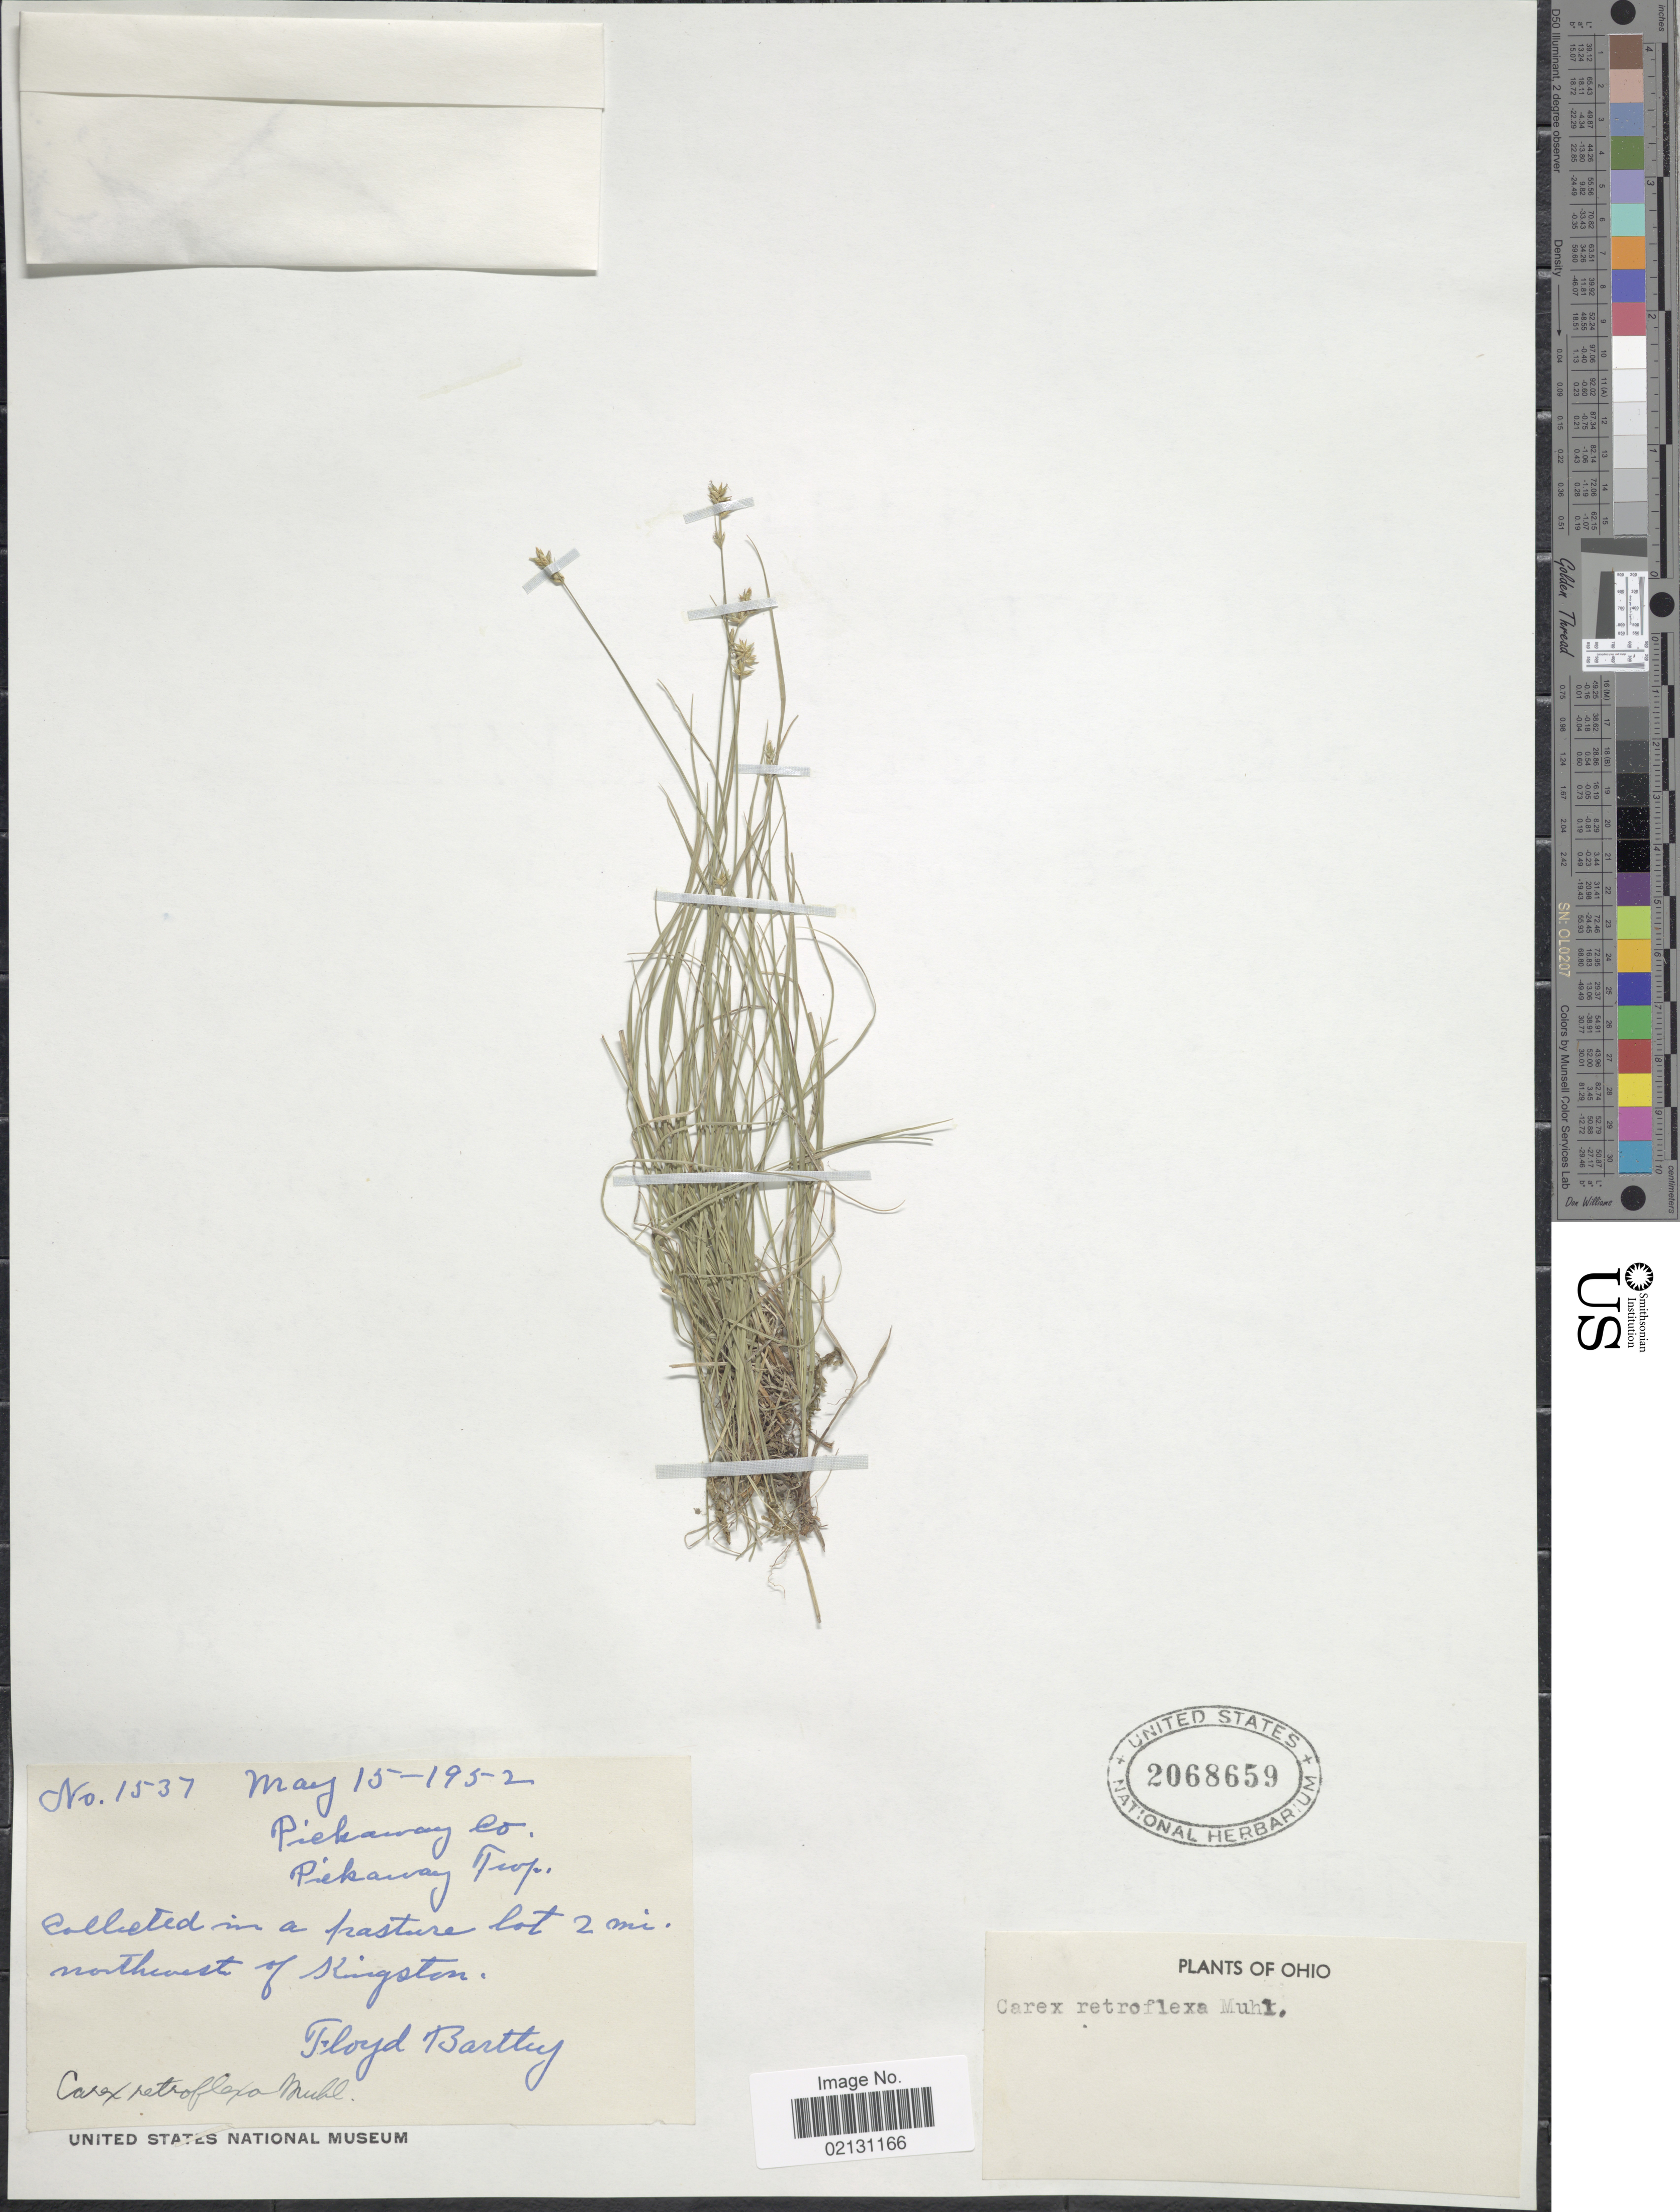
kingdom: Plantae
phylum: Tracheophyta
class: Liliopsida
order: Poales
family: Cyperaceae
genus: Carex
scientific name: Carex retroflexa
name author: Muhl. ex Willd.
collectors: F. Bartley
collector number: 1537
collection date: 1952-05-15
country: United States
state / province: Ohio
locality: Pickaway Co, Pickaway Twp, Collected in a pasture lot 2 mi northwest of Kingston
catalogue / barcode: US 2068659